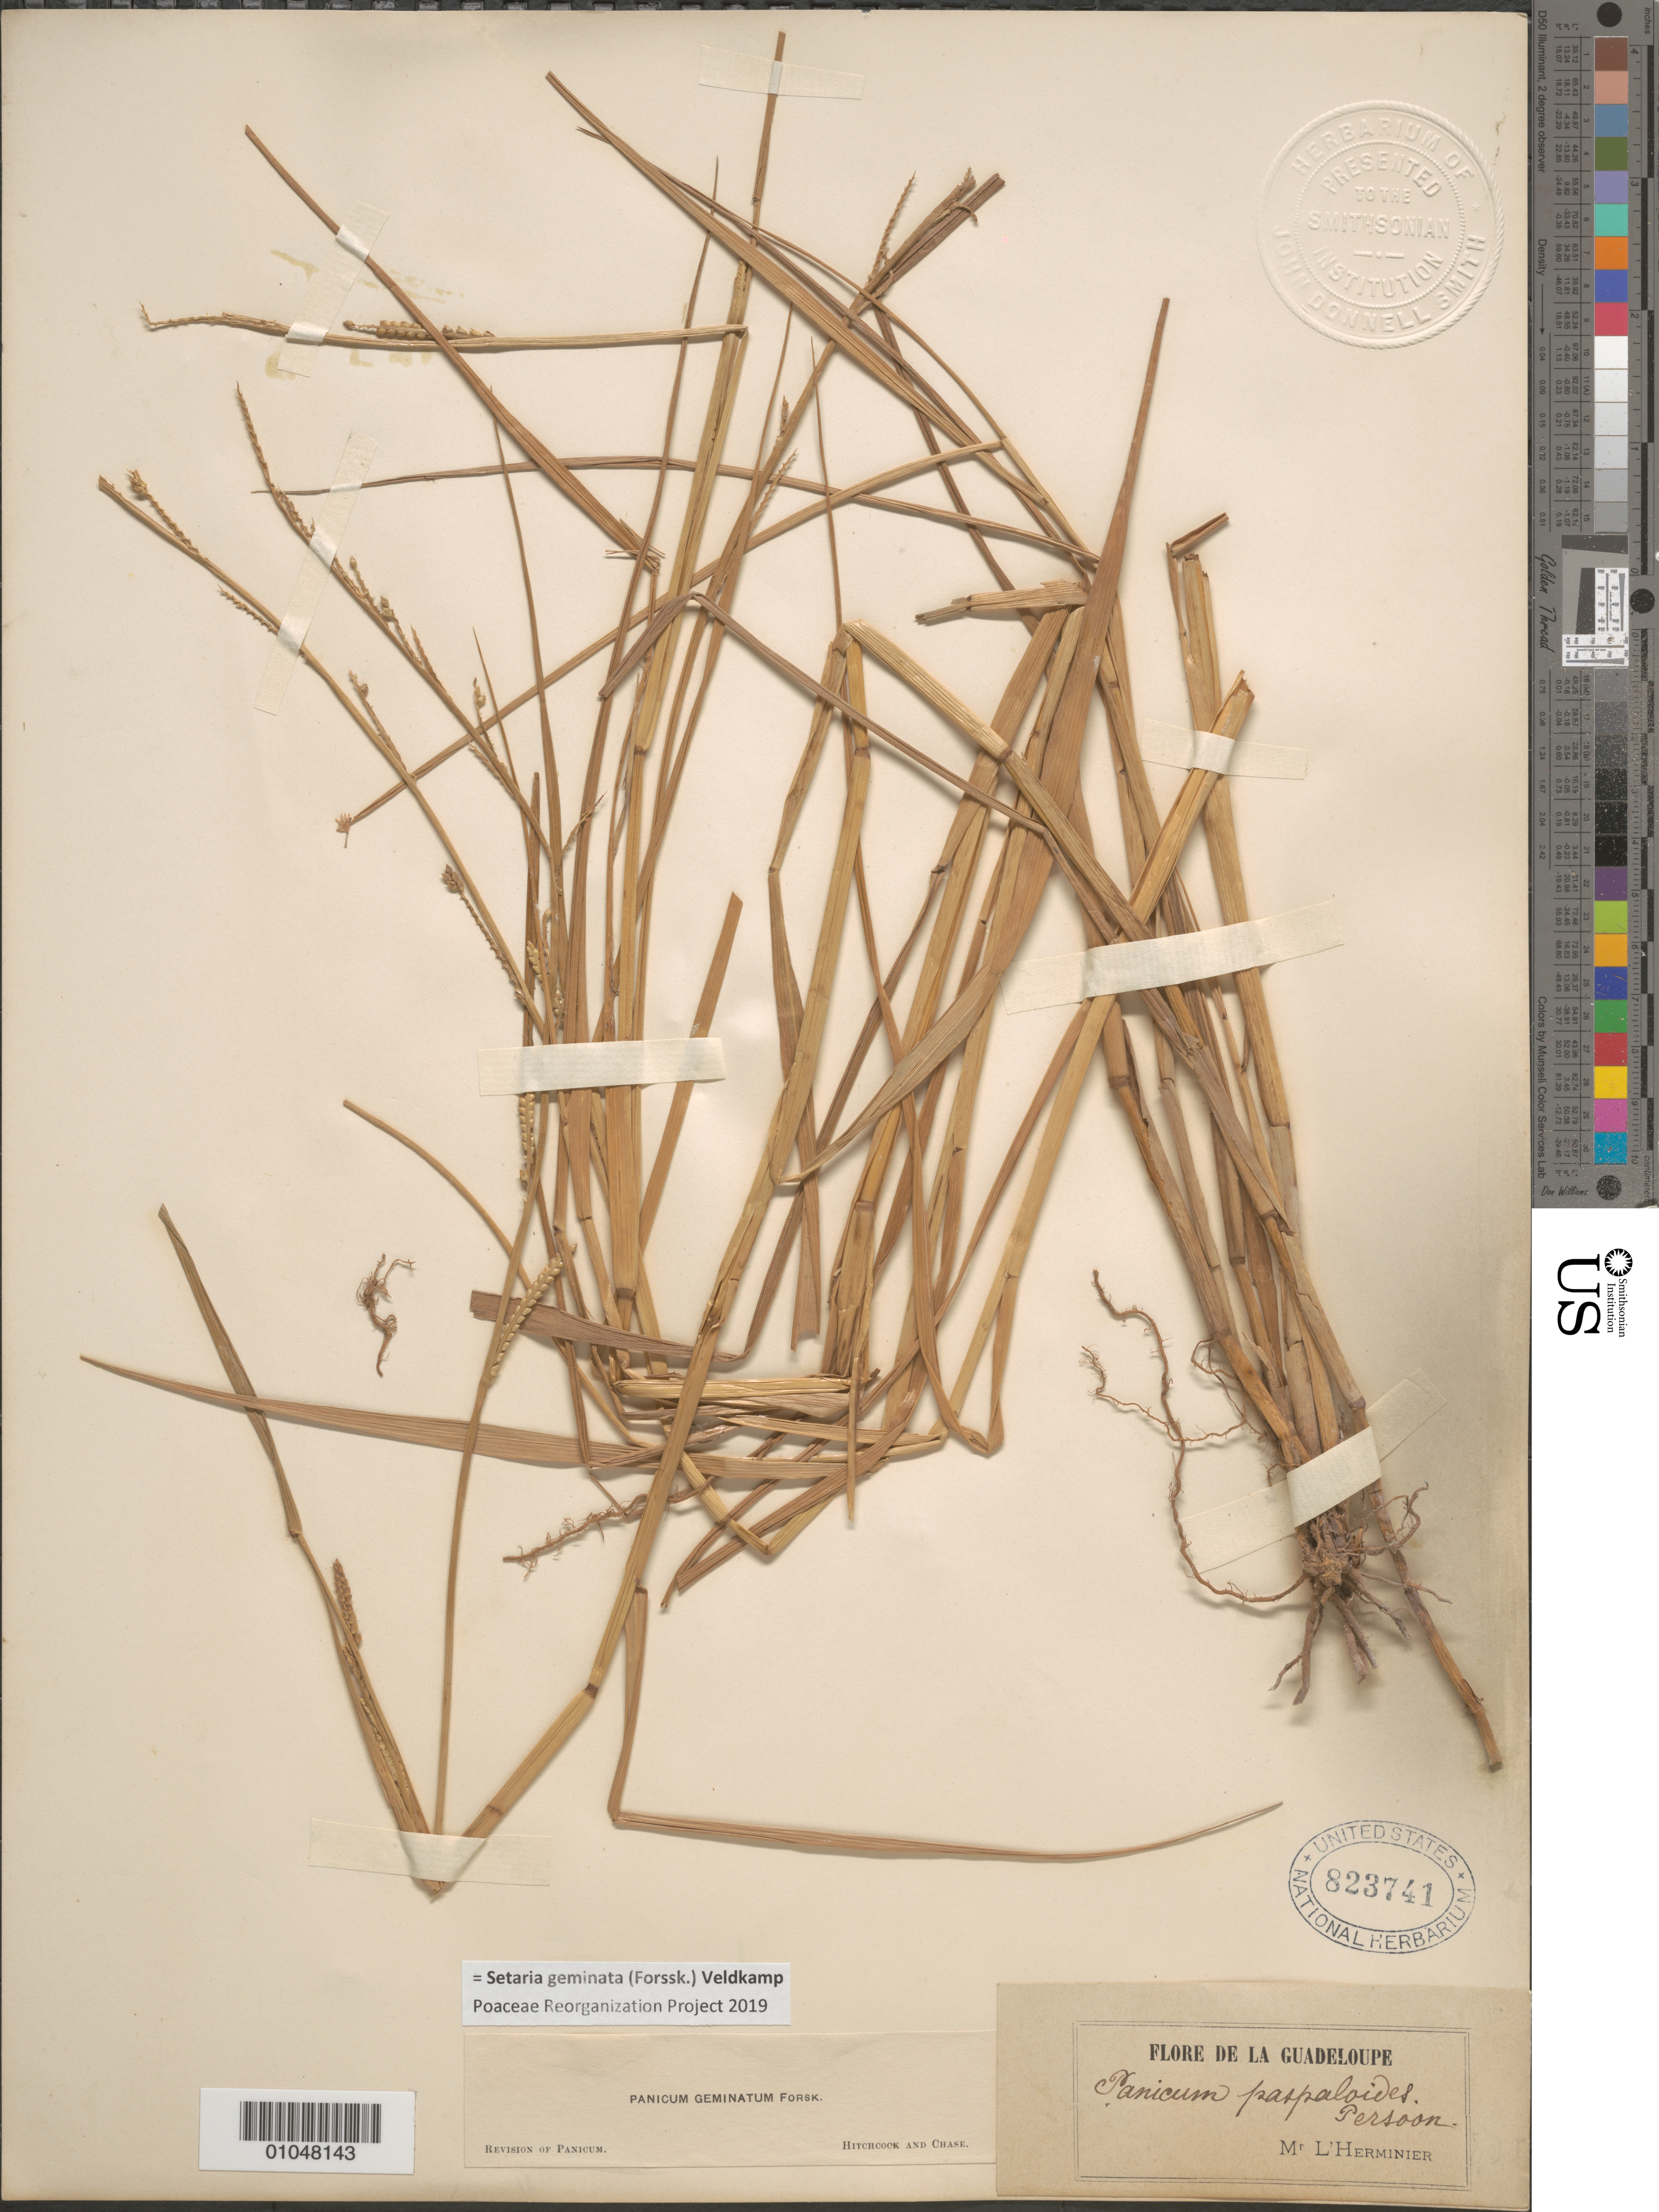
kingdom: Plantae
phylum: Tracheophyta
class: Liliopsida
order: Poales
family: Poaceae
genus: Panicum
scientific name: Panicum geminatum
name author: Forssk.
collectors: F. L'Herminier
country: Guadeloupe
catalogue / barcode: US 823741